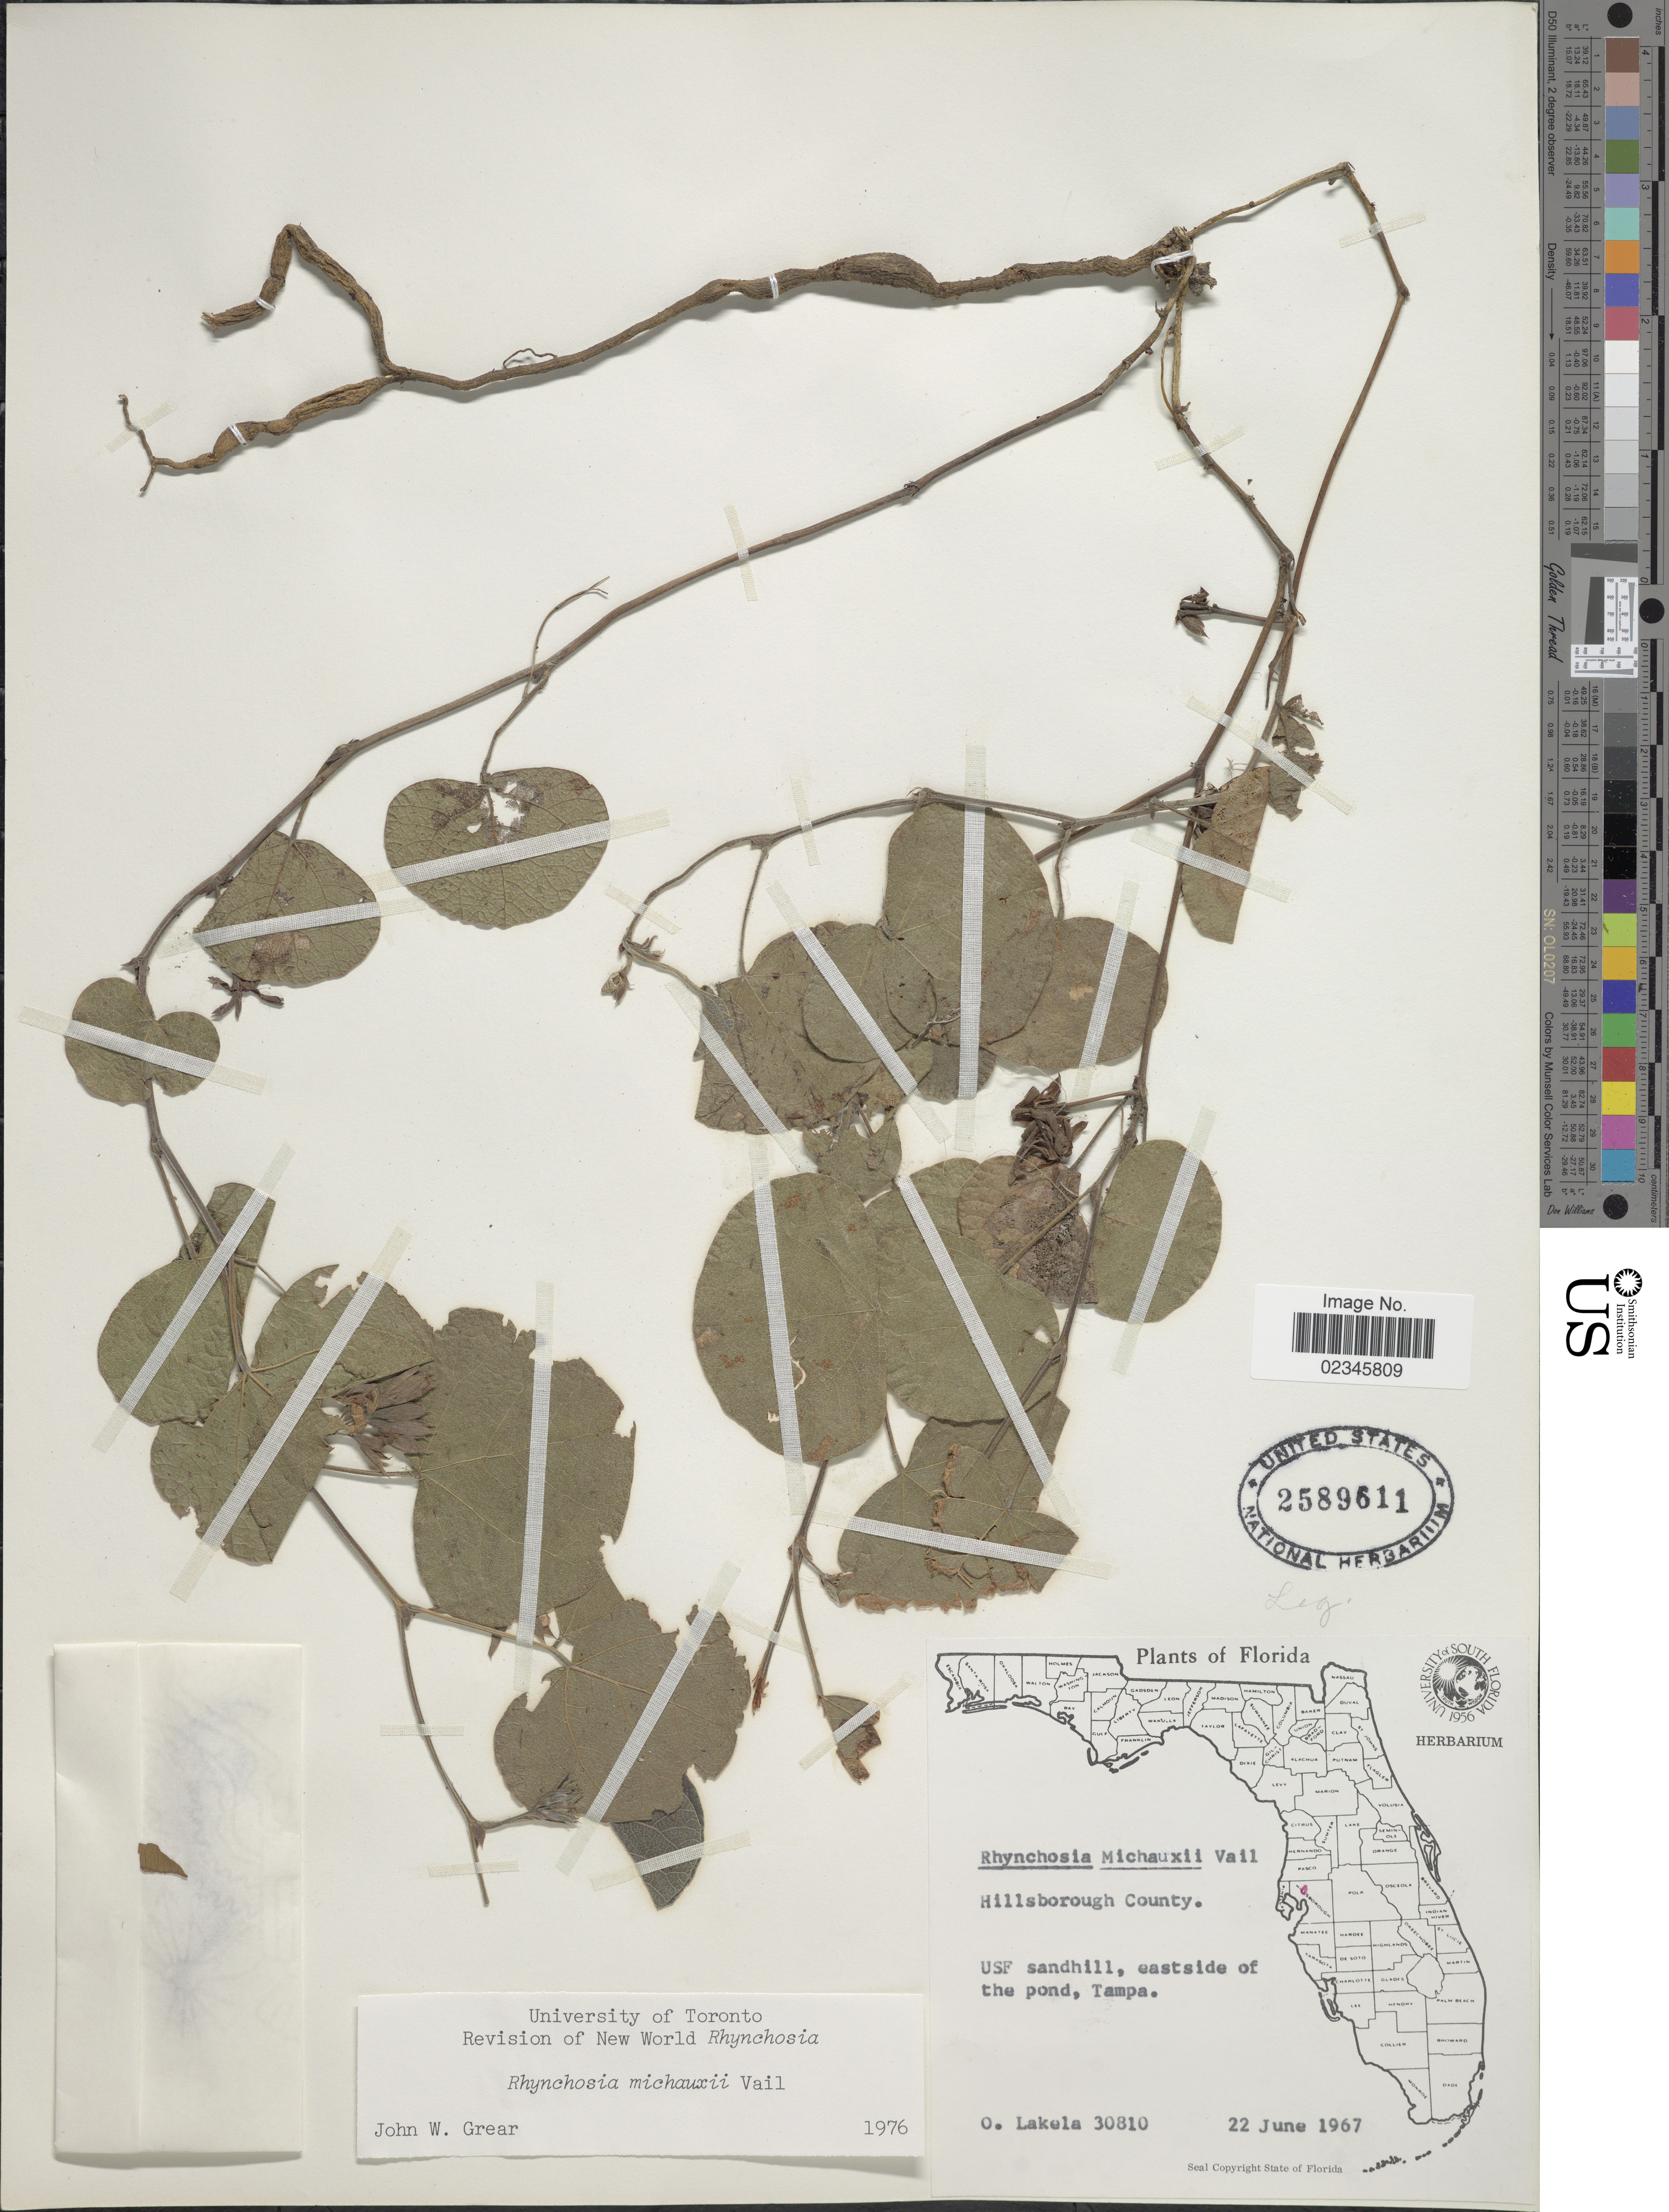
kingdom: Plantae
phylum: Tracheophyta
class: Magnoliopsida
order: Fabales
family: Fabaceae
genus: Rhynchosia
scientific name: Rhynchosia michauxii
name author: Vail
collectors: O. Lakela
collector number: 30810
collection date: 1967-06-22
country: United States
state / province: Florida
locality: Hillborough County, USF sandhills, eastside of the pond, Tampa.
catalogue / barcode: US 2589611